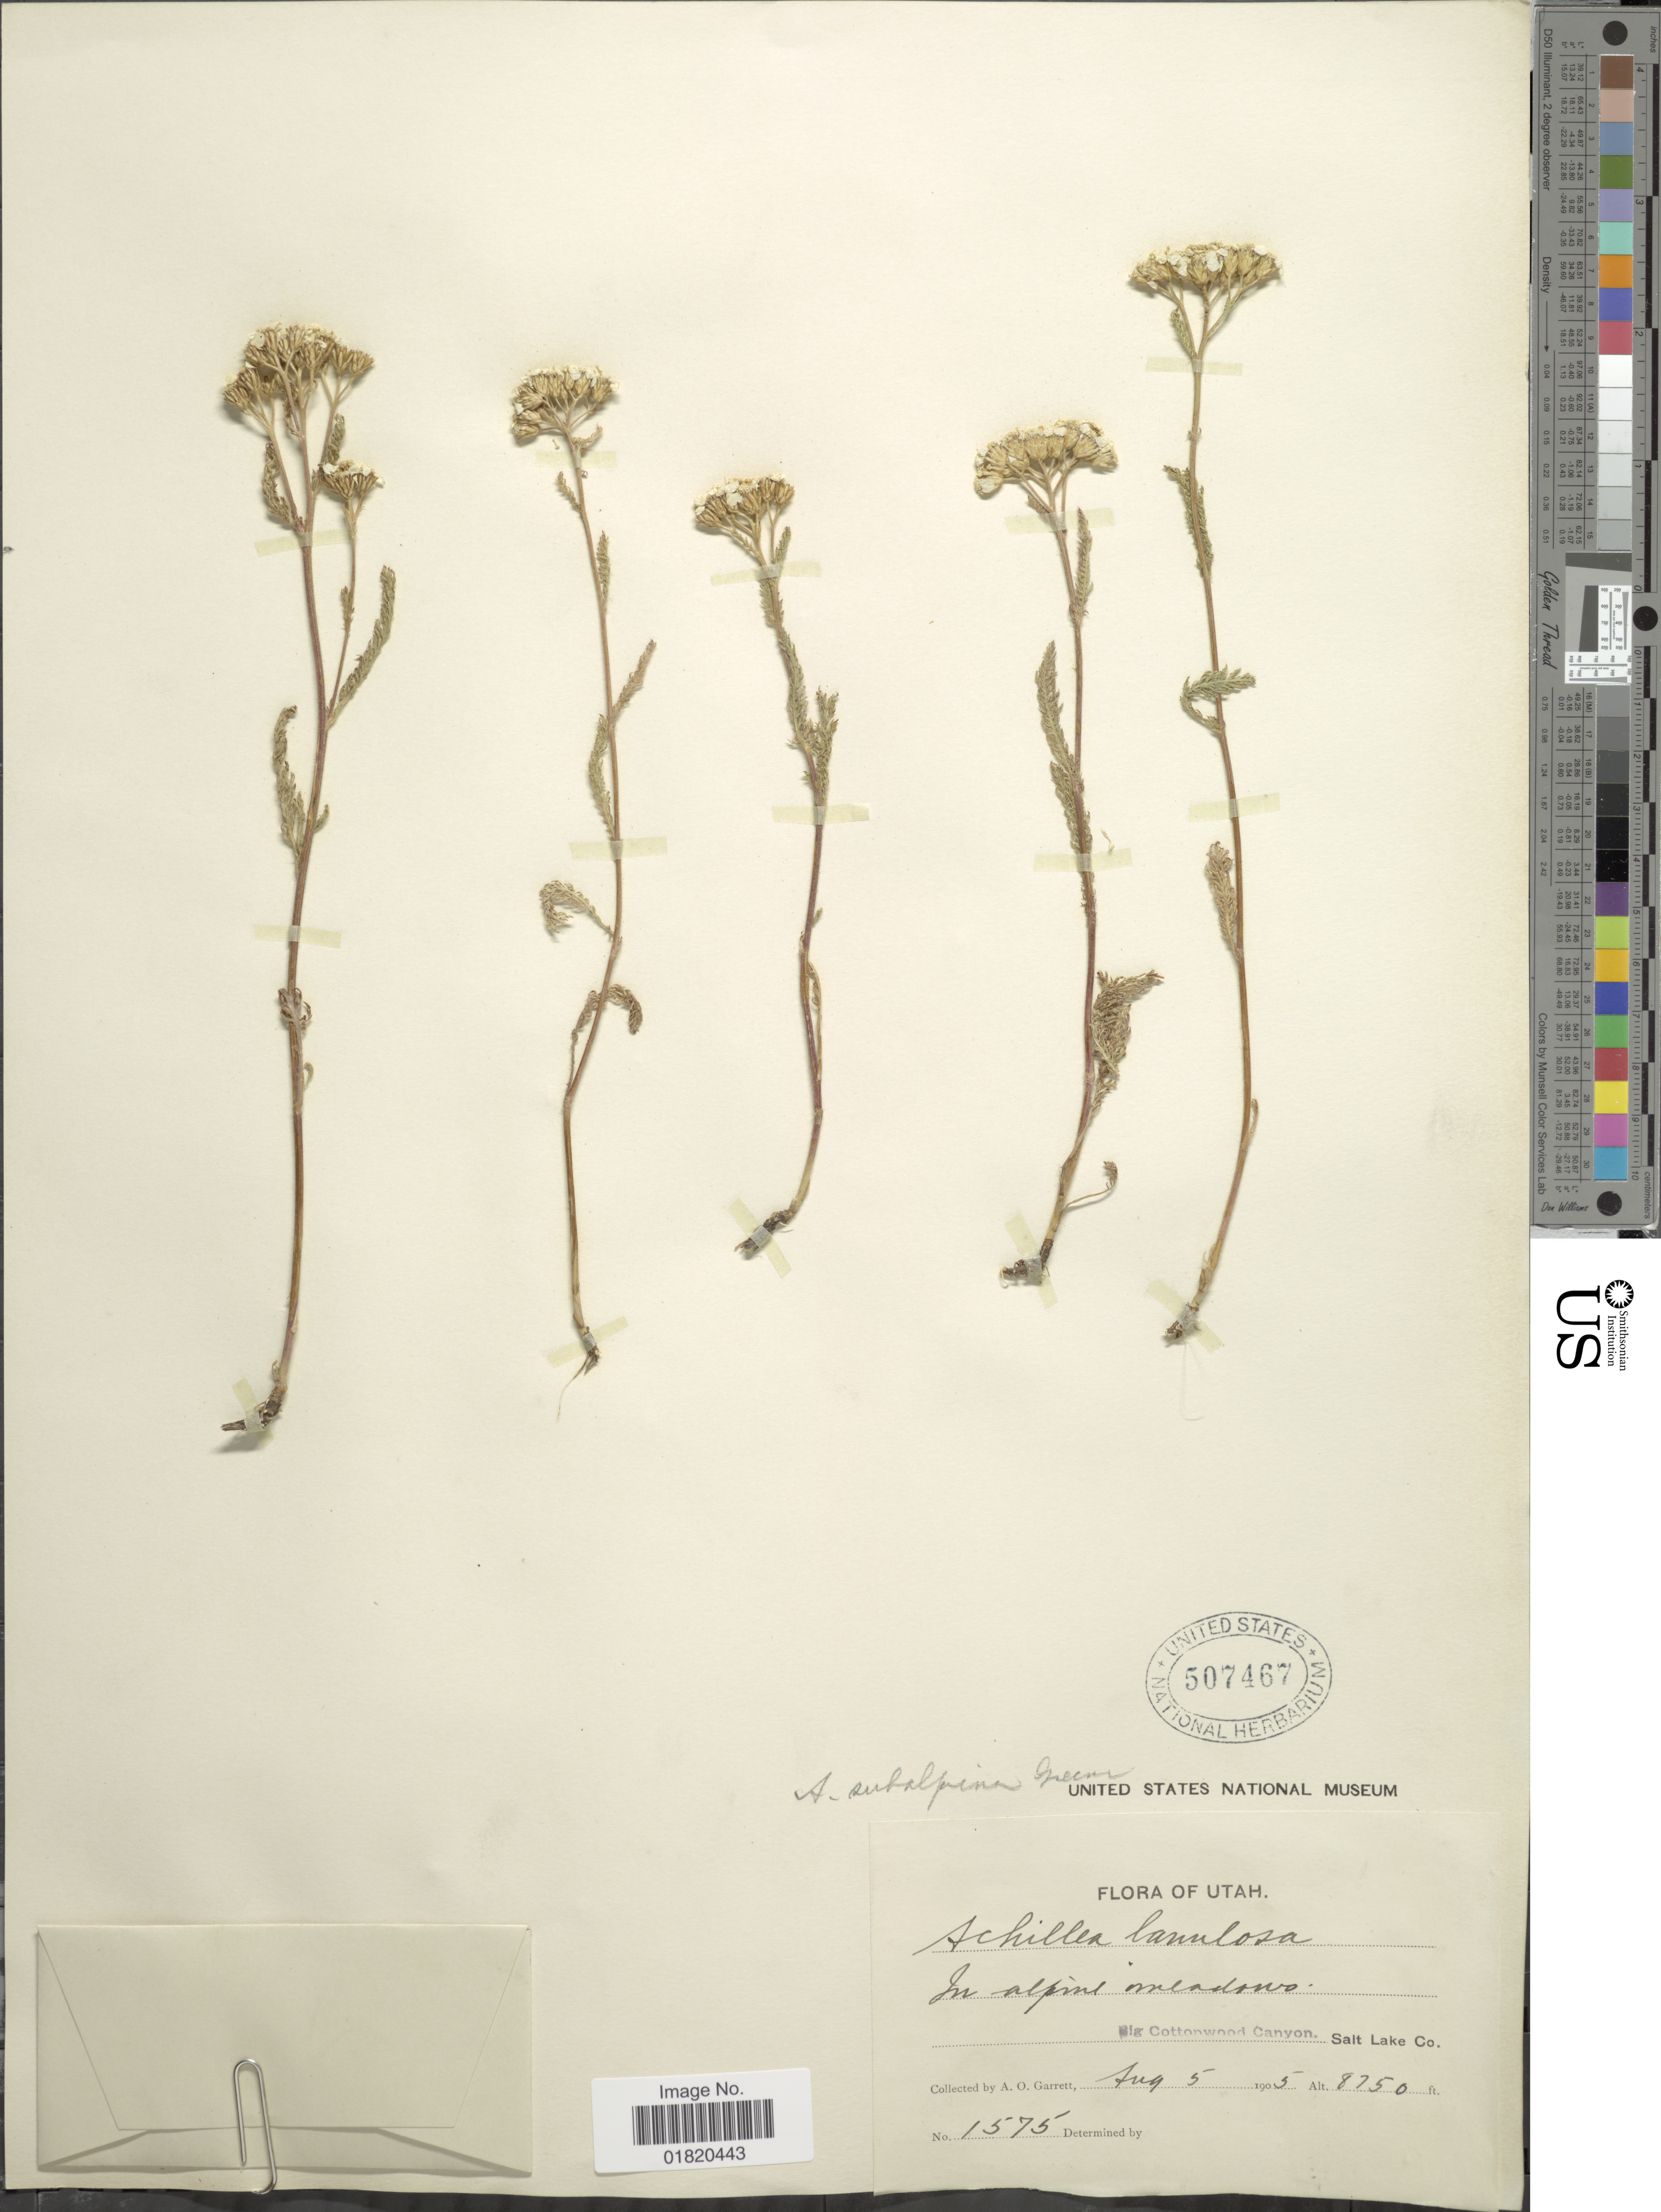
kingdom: Plantae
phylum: Tracheophyta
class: Magnoliopsida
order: Asterales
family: Asteraceae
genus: Achillea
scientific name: Achillea subalpina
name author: Greene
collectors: A. O. Garrett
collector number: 1575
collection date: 1905-08-05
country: United States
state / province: Utah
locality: Big Cottonwood Canyon. Salt Lake Co.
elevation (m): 2667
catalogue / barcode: US 507467